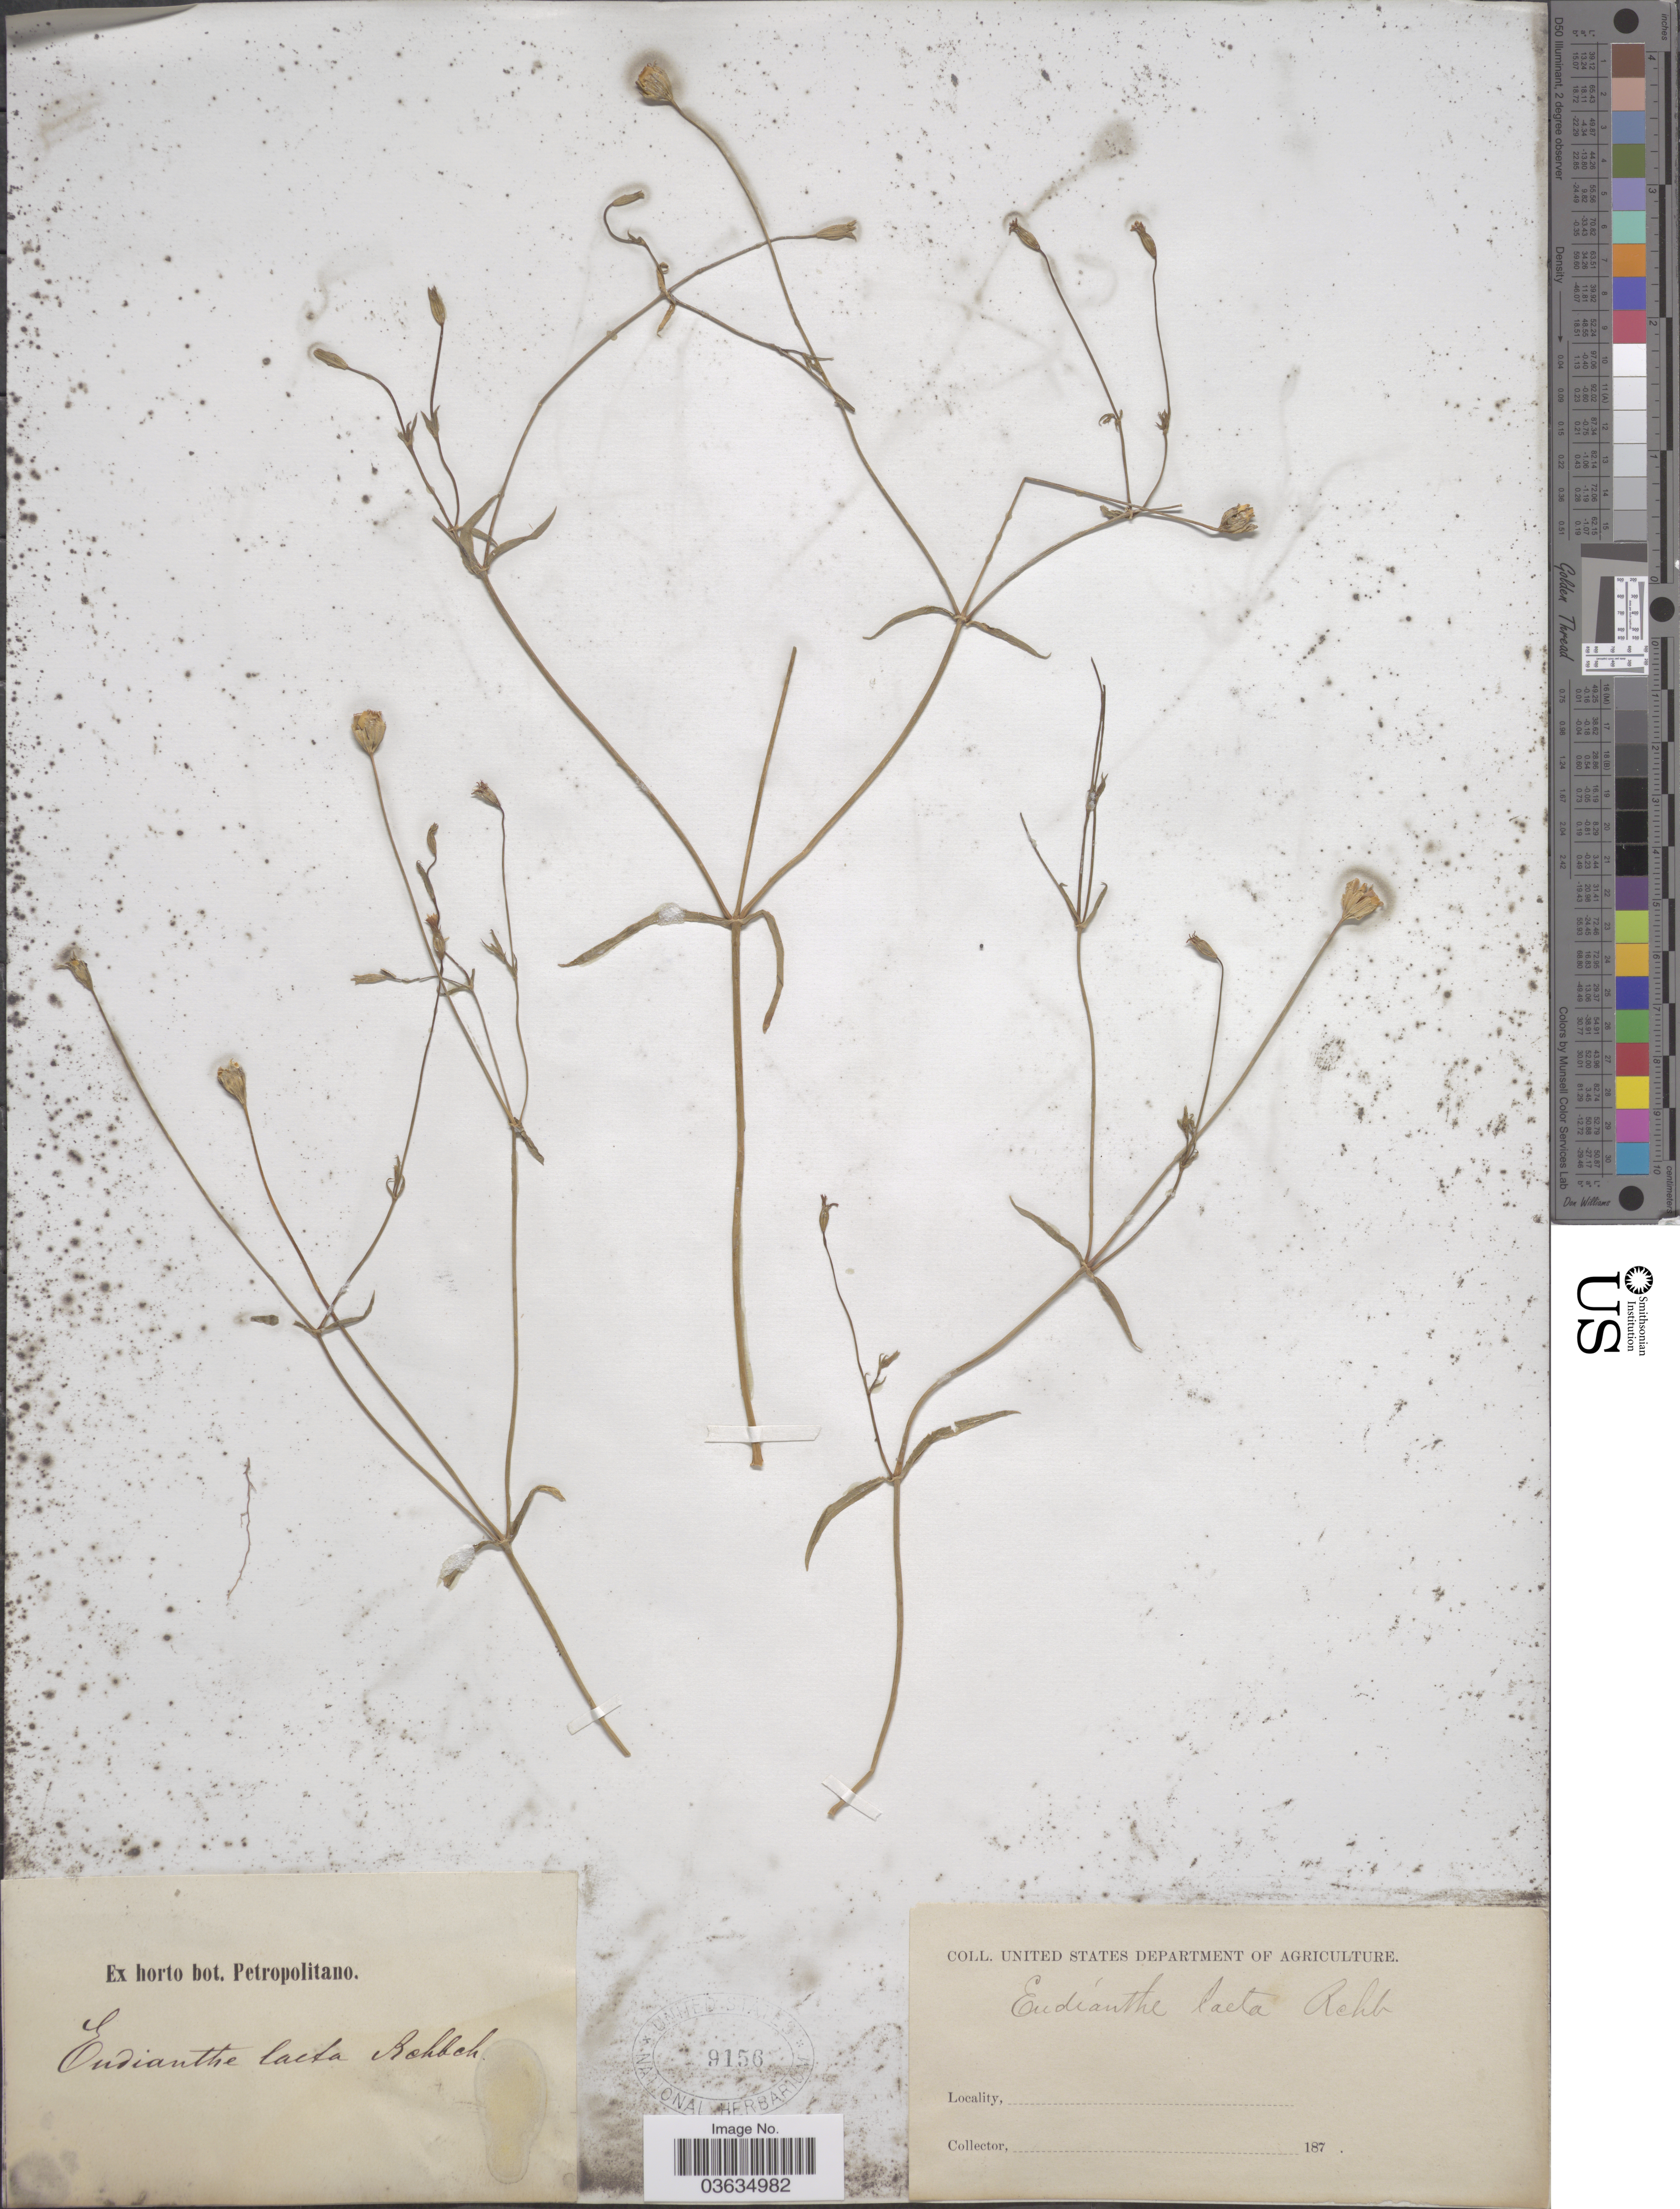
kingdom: Plantae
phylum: Tracheophyta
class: Magnoliopsida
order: Caryophyllales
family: Caryophyllaceae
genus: Eudianthe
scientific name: Eudianthe laeta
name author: (Aiton) Rchb. ex Willk.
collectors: ex Horto Bot. Petropolitano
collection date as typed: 187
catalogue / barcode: US 9156